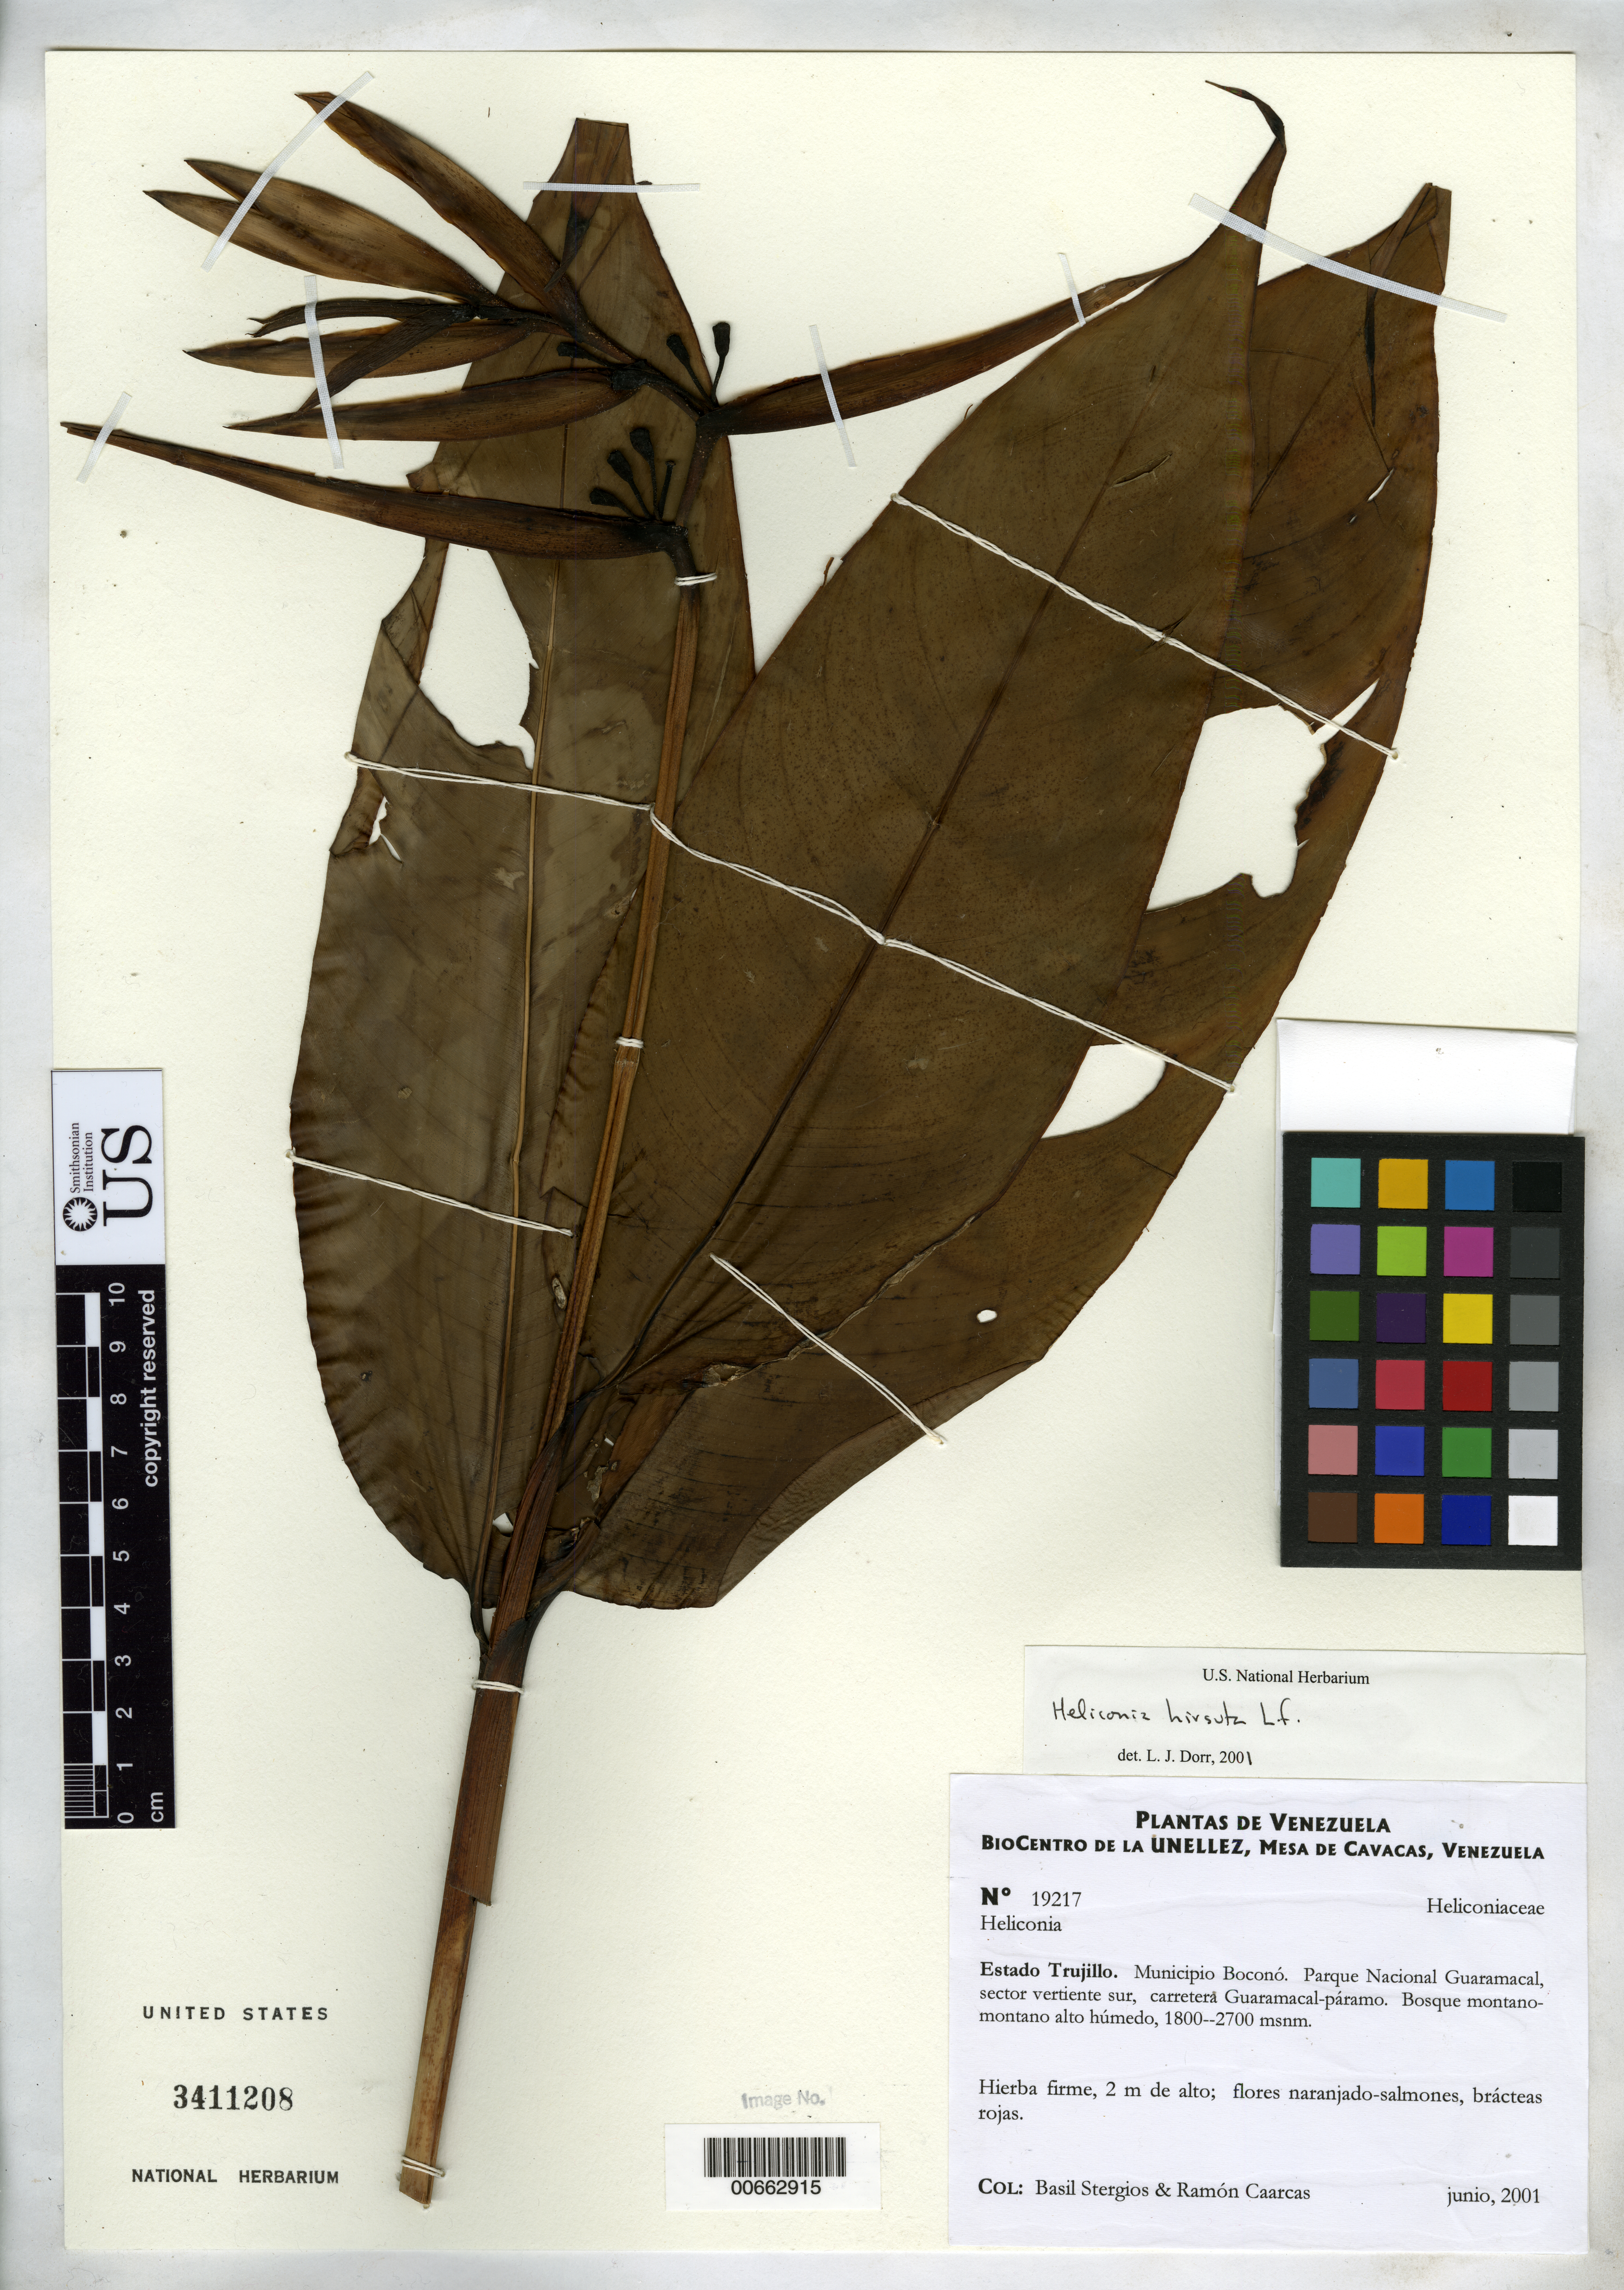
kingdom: Plantae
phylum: Tracheophyta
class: Liliopsida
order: Zingiberales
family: Heliconiaceae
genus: Heliconia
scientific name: Heliconia hirsuta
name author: L. f.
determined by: Dorr, L. J., (BOT), Smithsonian Institution - National Museum of Natural History (UNITED STATES)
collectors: B. G. Stergios & R. Caracas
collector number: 19217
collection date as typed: Jun 2001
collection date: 2001-06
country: Venezuela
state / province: Trujillo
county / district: Boconó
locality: Parque Nacional Guaramacal, sector vertiente sur, carretera Guaramacal-páramo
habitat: Bosque montano-montano alto húmedo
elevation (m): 1800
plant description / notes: AAU, F, PORT, US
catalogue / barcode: US 3411208